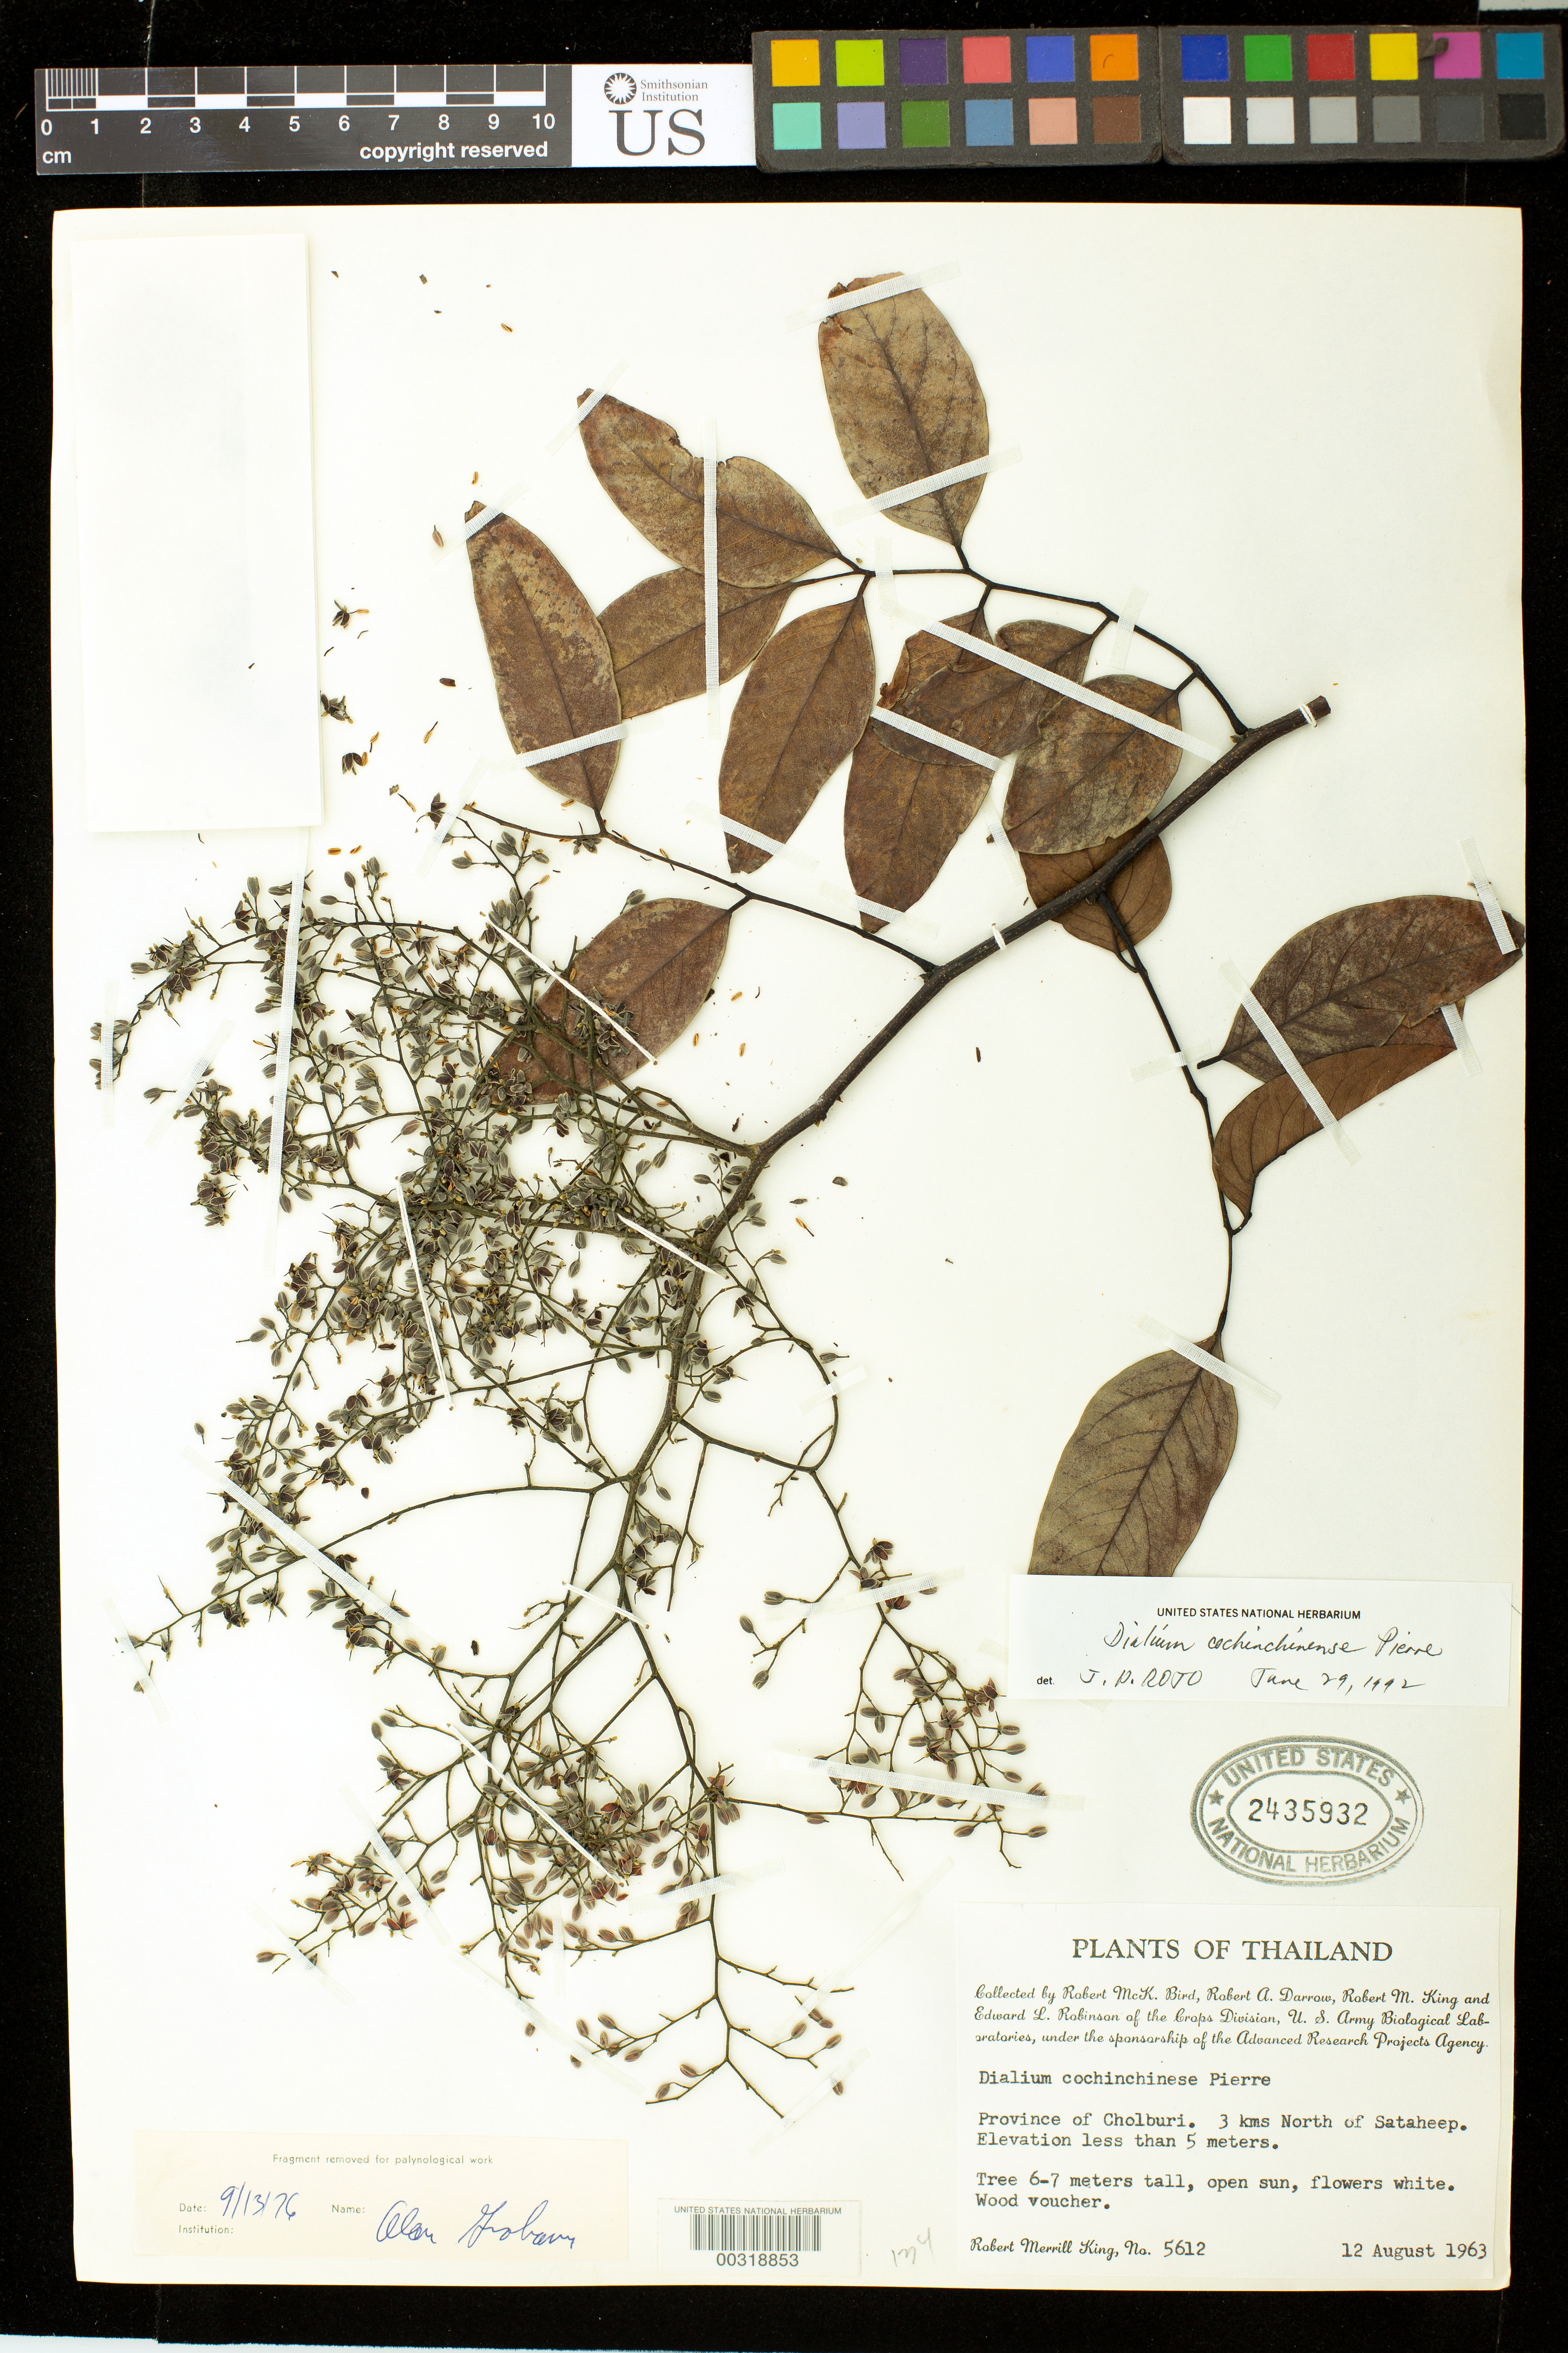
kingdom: Plantae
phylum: Tracheophyta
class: Magnoliopsida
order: Fabales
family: Fabaceae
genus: Dialium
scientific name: Dialium cochinchinense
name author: Pierre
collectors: R. M. King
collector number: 5612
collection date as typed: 12 Aug 1963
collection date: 1963-08-12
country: Thailand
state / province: Chon Buri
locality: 3 km n of sataheep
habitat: Open sun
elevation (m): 5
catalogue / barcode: US 2435932